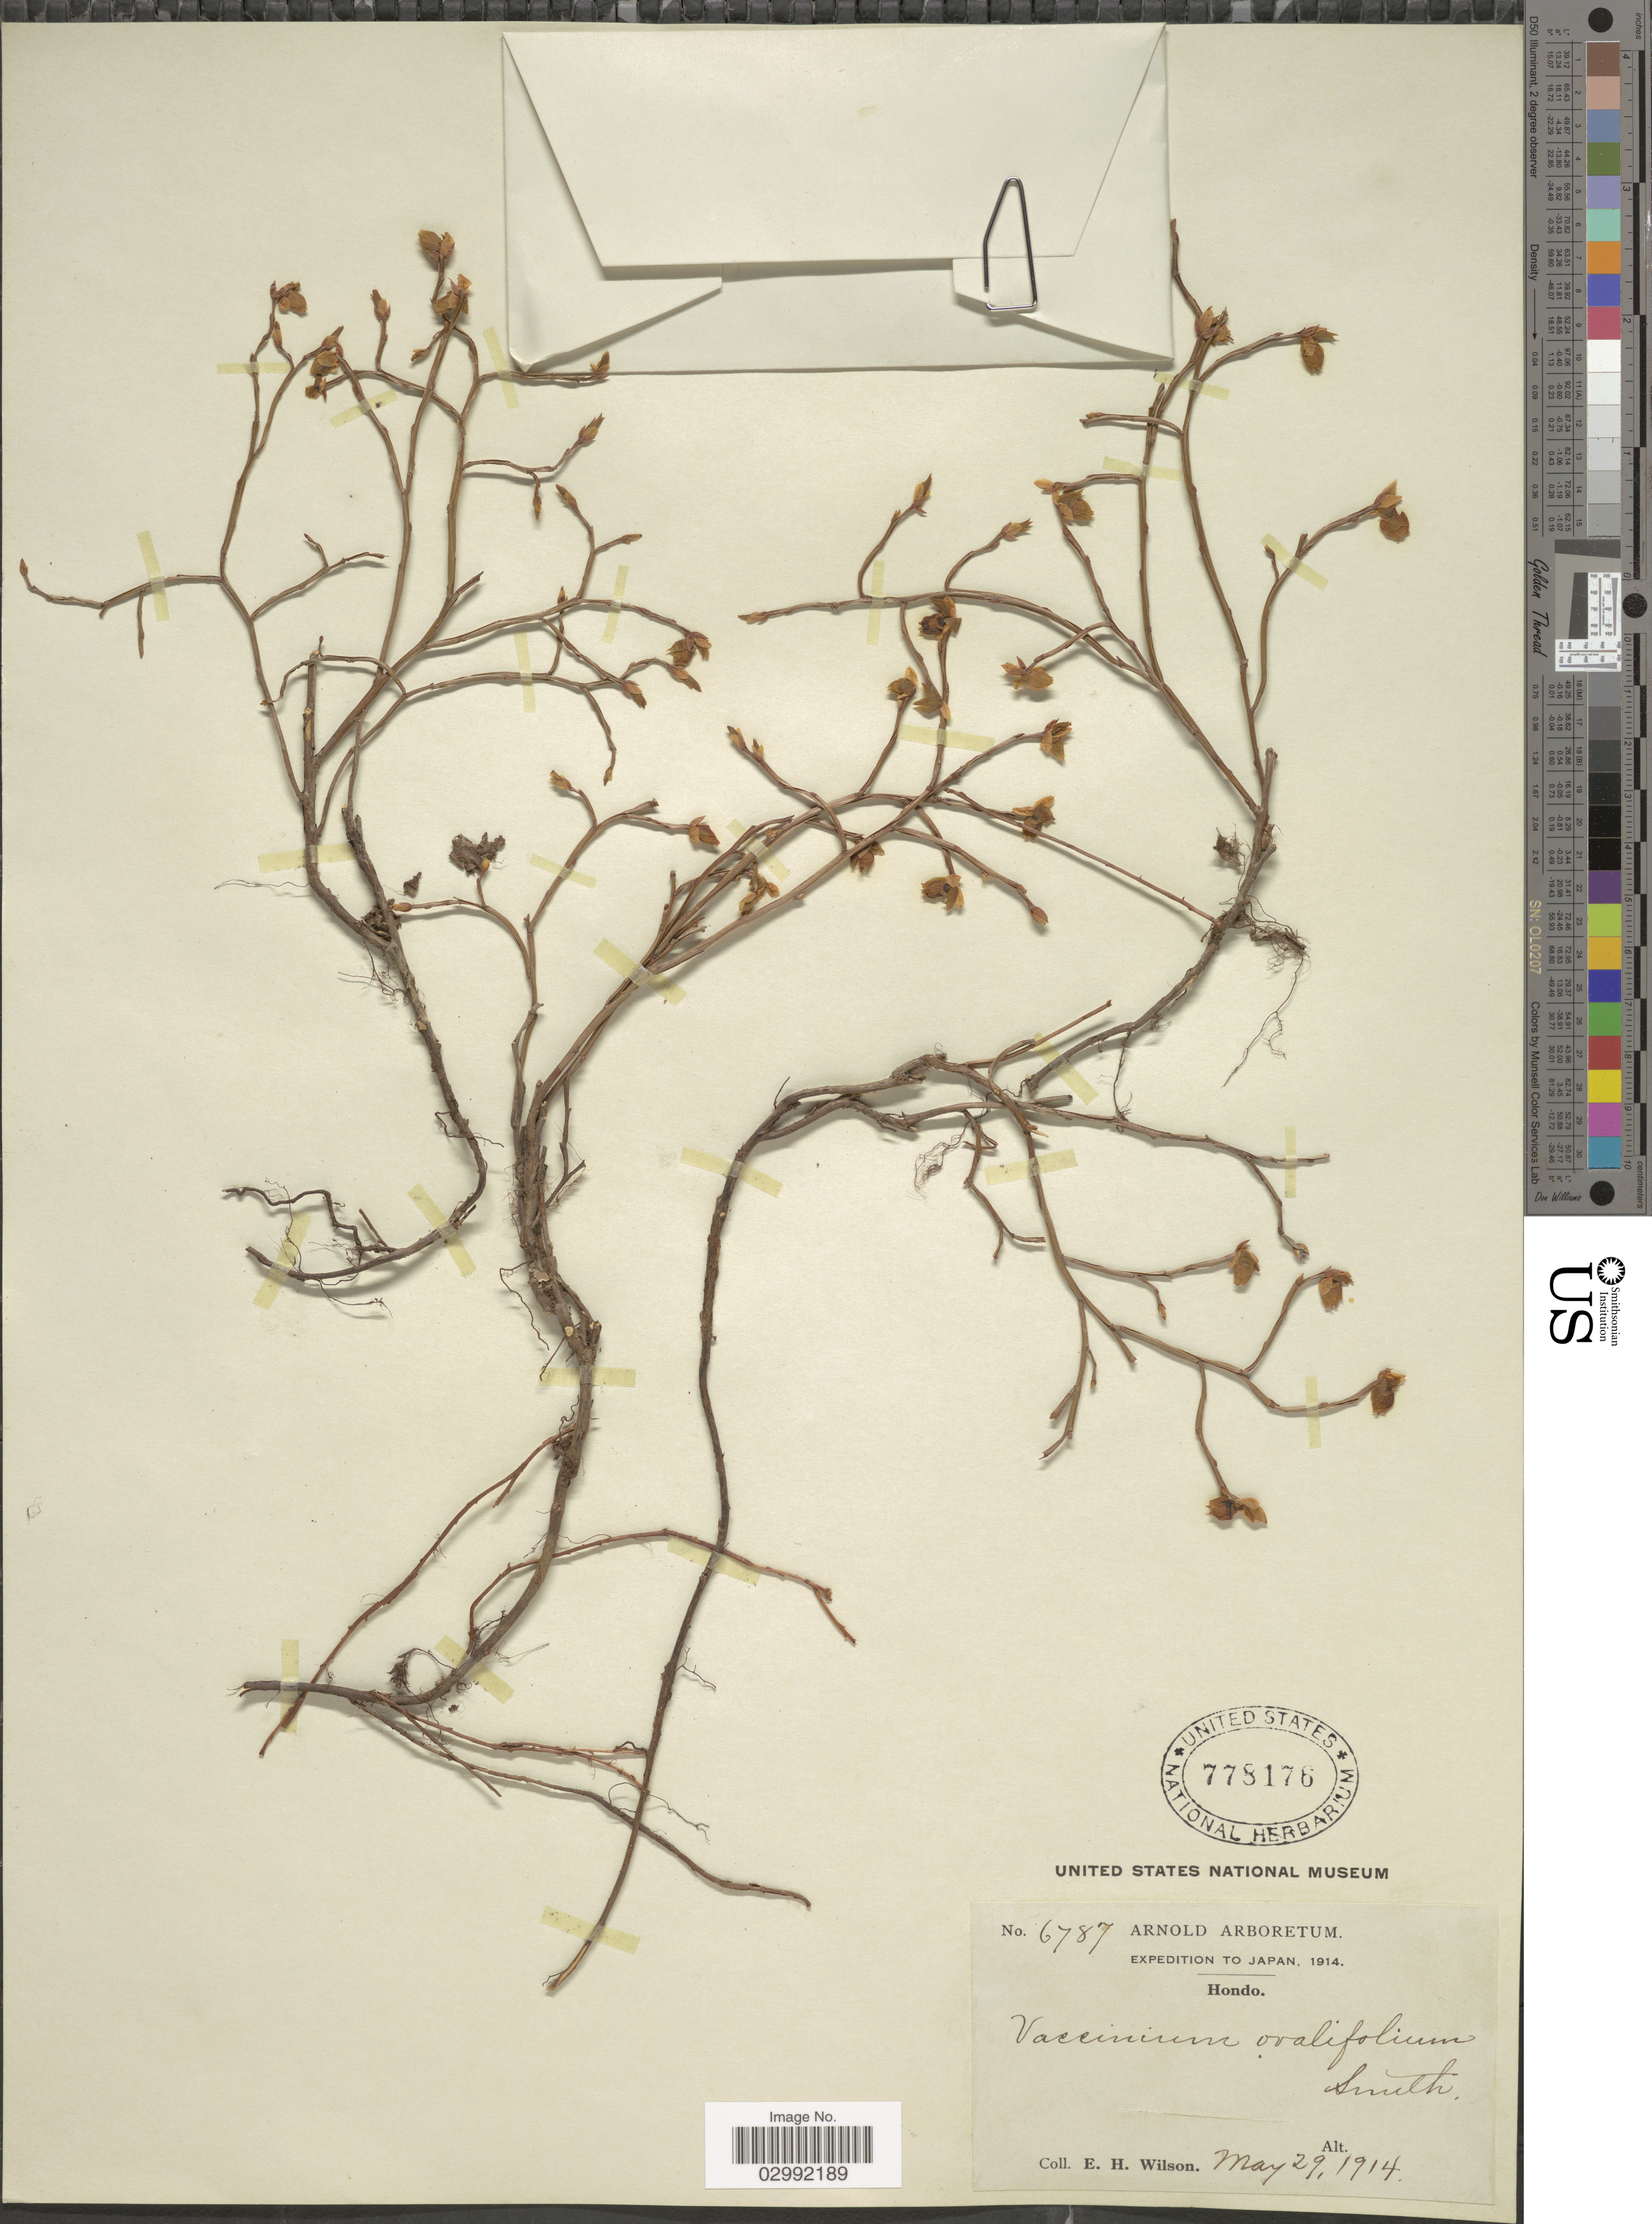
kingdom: Plantae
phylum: Tracheophyta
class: Magnoliopsida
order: Ericales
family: Ericaceae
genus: Vaccinium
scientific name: Vaccinium ovalifolium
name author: Sm.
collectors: E. Wilson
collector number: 6787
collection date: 1914-05-29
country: Japan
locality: Hondo.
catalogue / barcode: US 778176